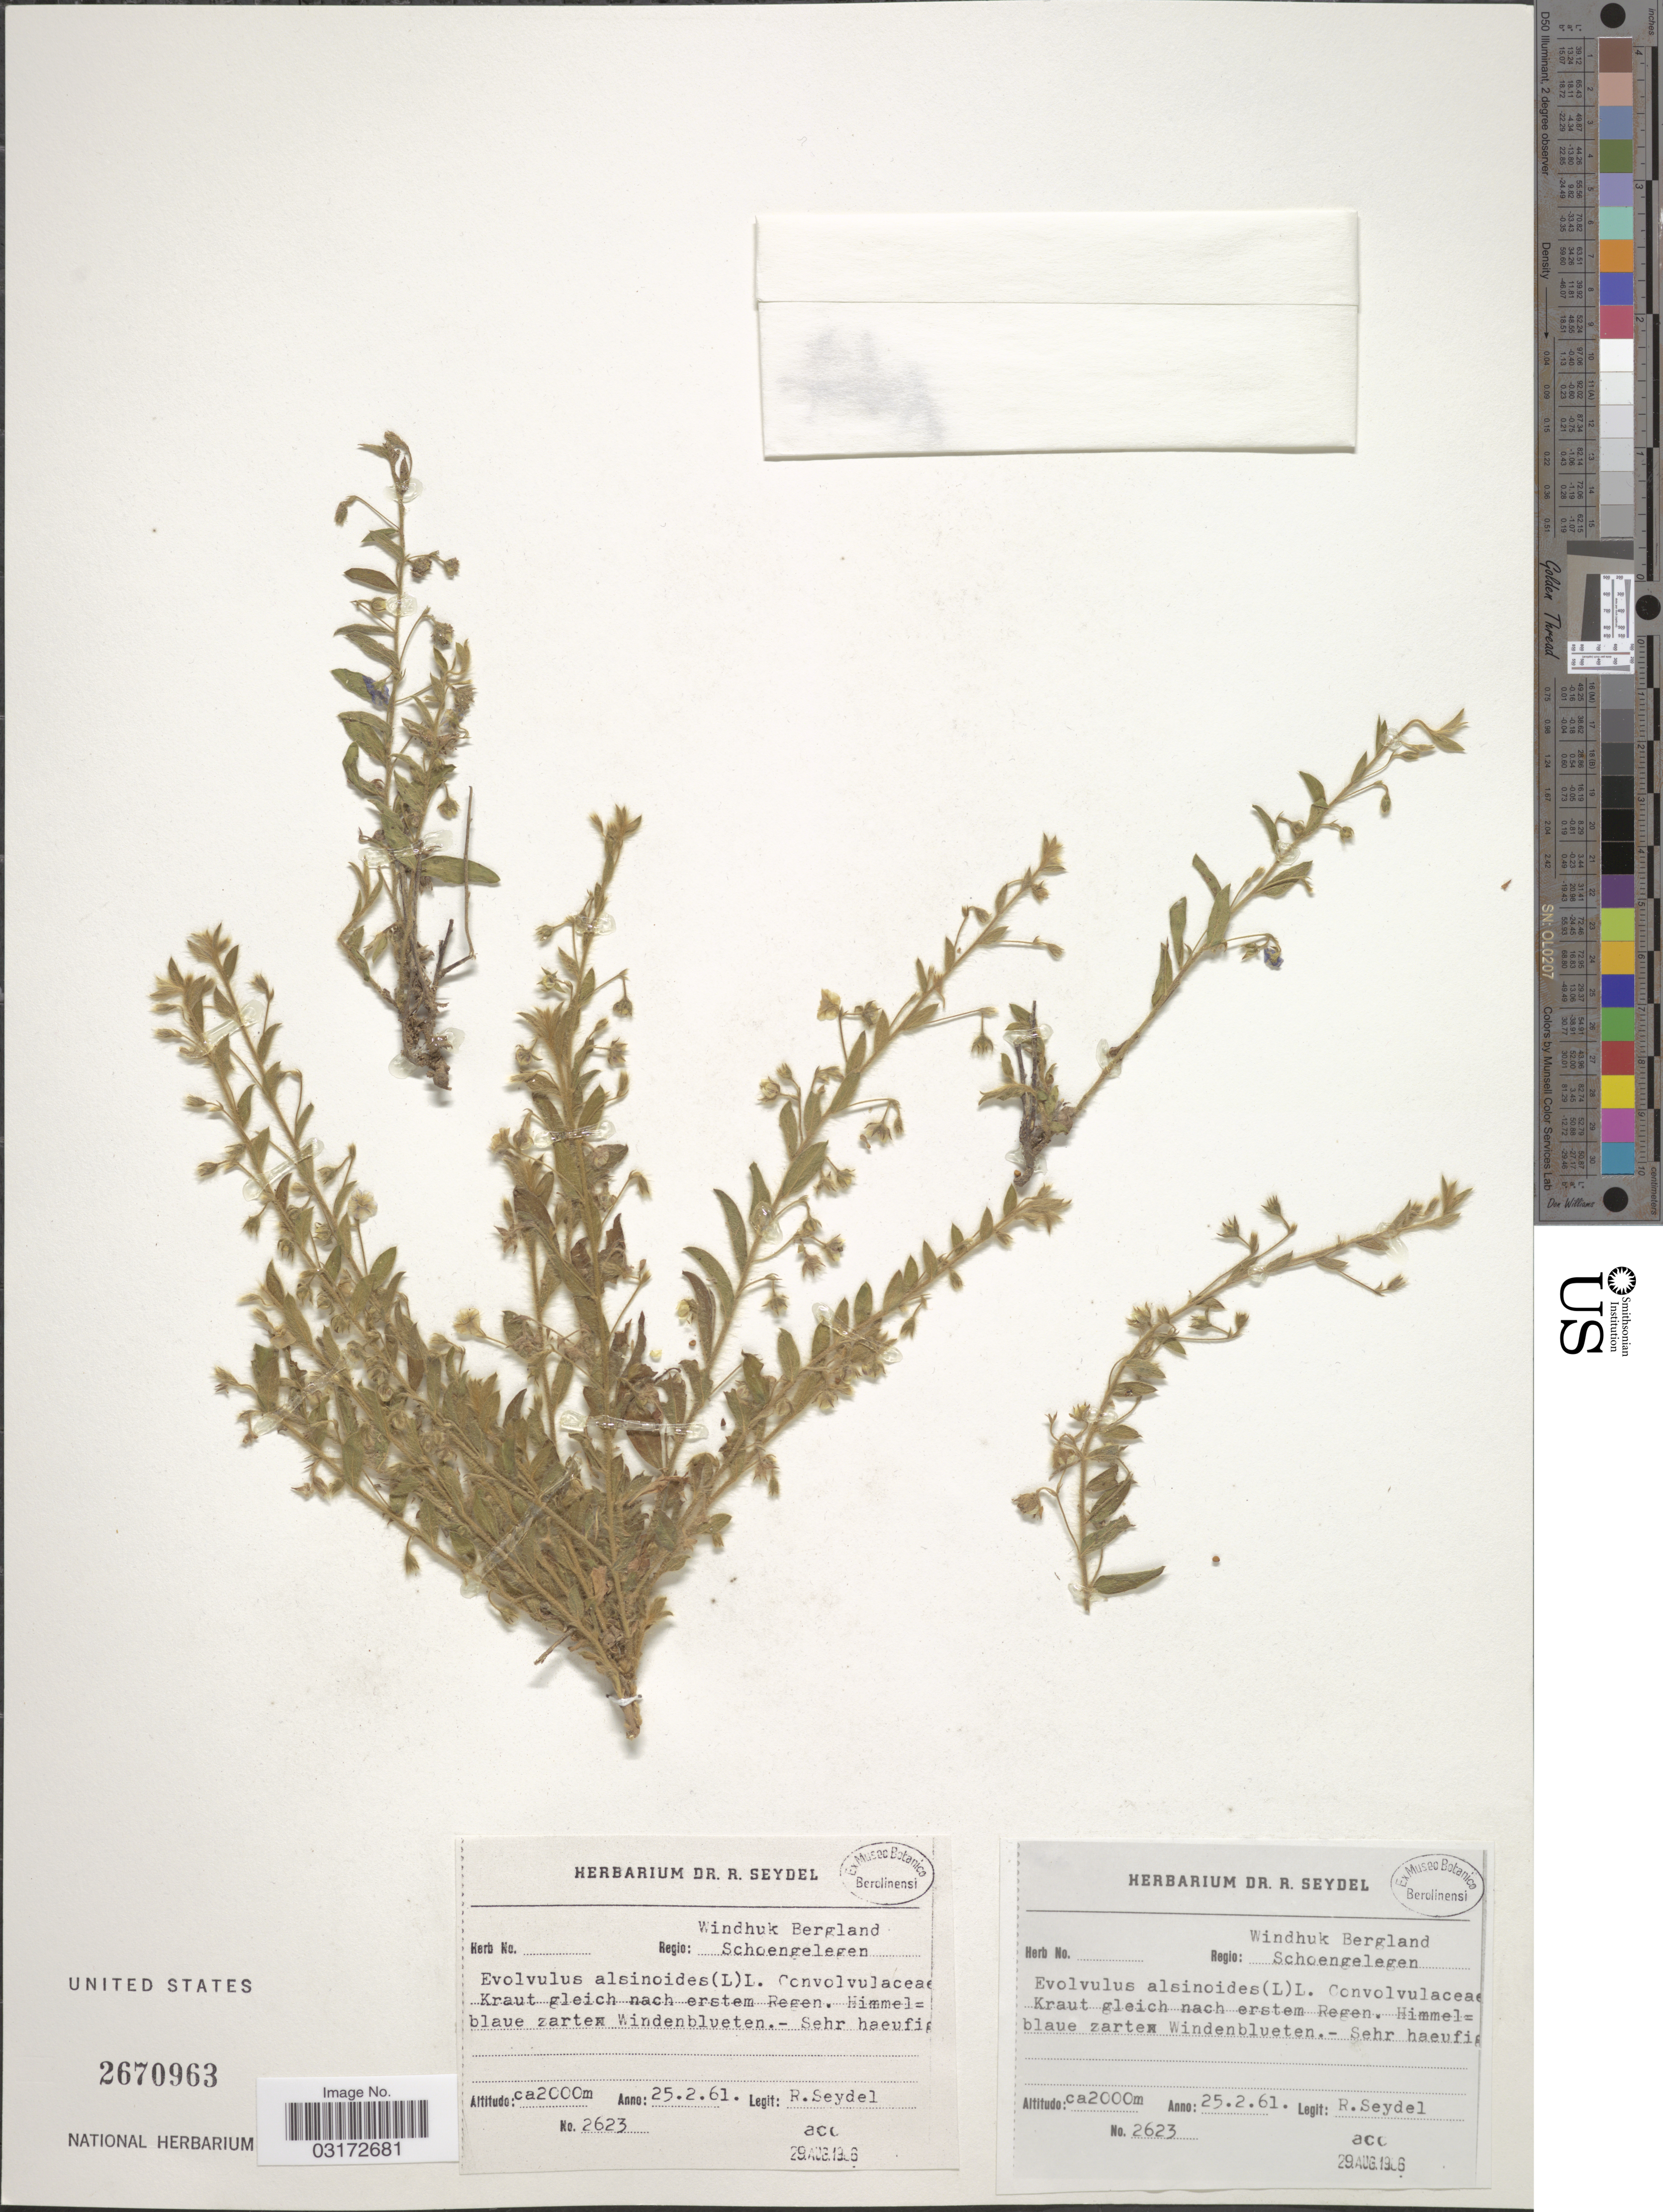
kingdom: Plantae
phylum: Tracheophyta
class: Magnoliopsida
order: Solanales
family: Convolvulaceae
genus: Evolvulus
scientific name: Evolvulus alsinoides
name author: (L.) L.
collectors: R. Seydel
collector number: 2623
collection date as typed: Transcribed d/m/y: 25/2/61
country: Namibia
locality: Regio: Windhuk Bergland Schoengelegen.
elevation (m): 2000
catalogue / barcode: US 2670963